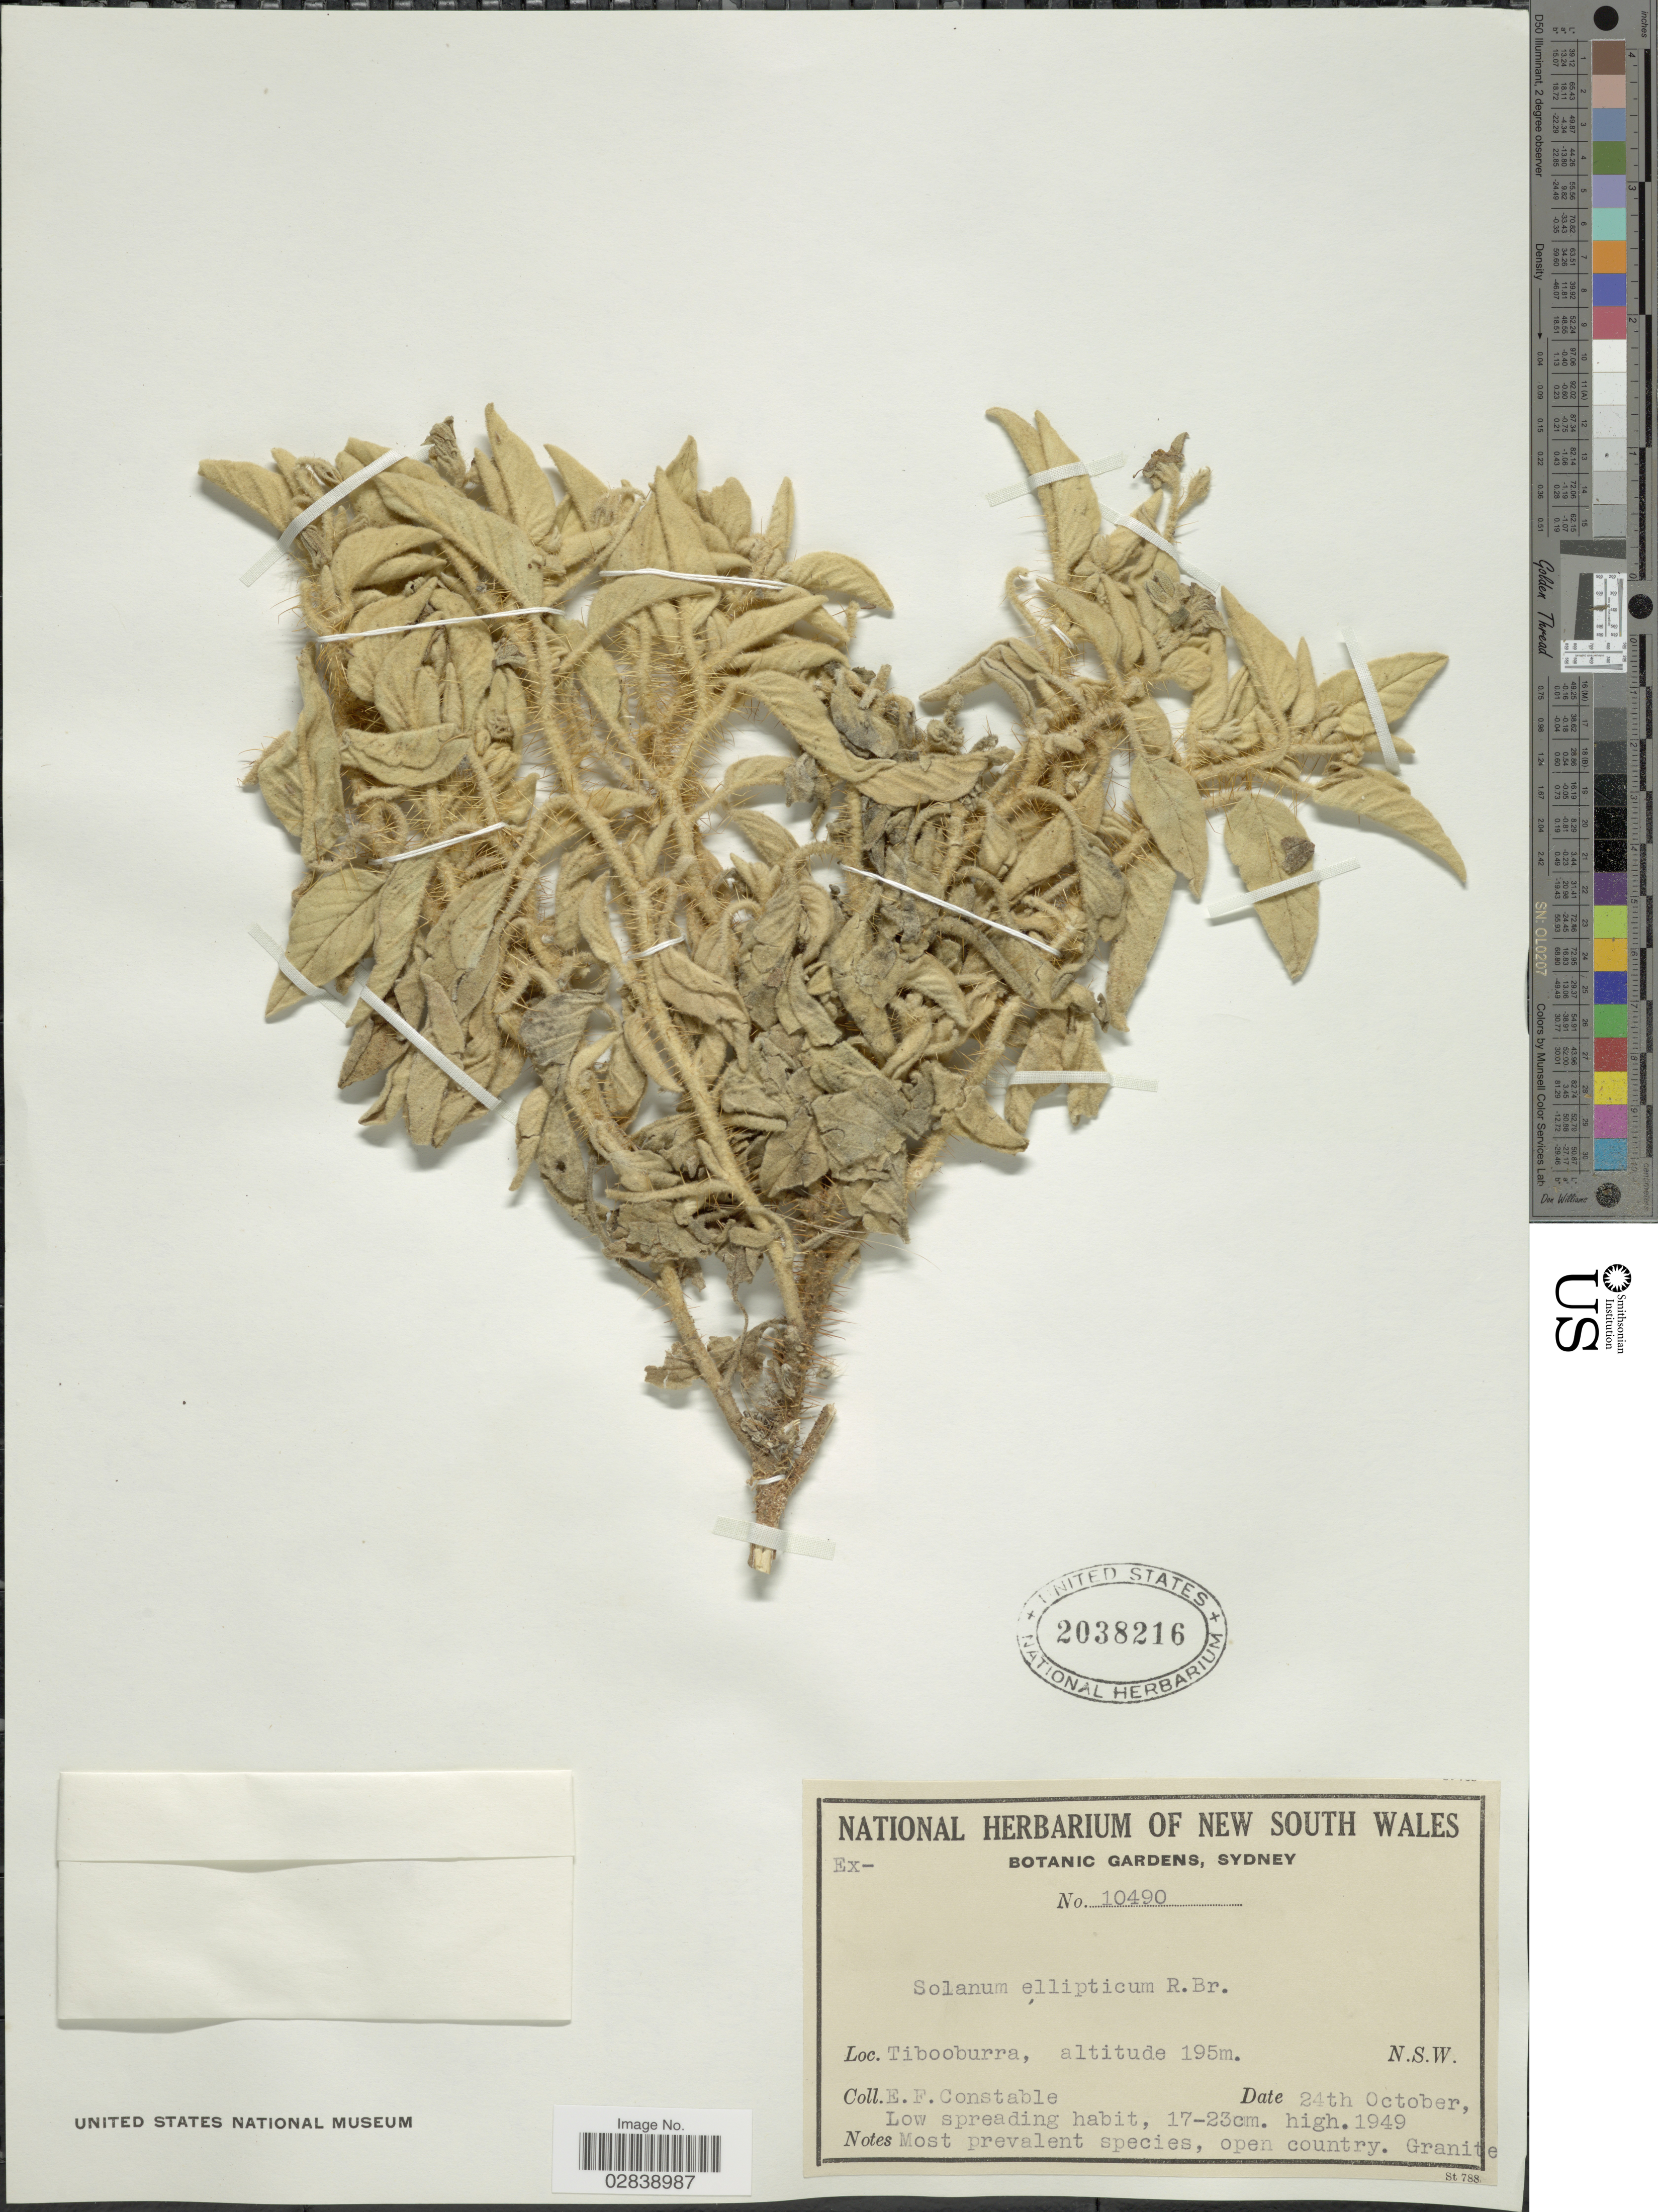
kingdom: Plantae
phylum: Tracheophyta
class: Magnoliopsida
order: Solanales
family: Solanaceae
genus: Solanum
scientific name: Solanum ellipticum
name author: R. Br.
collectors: E. F. Constable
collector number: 10490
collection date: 1949-10-24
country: Australia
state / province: New South Wales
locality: Tibooburra.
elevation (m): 195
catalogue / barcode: US 2038216